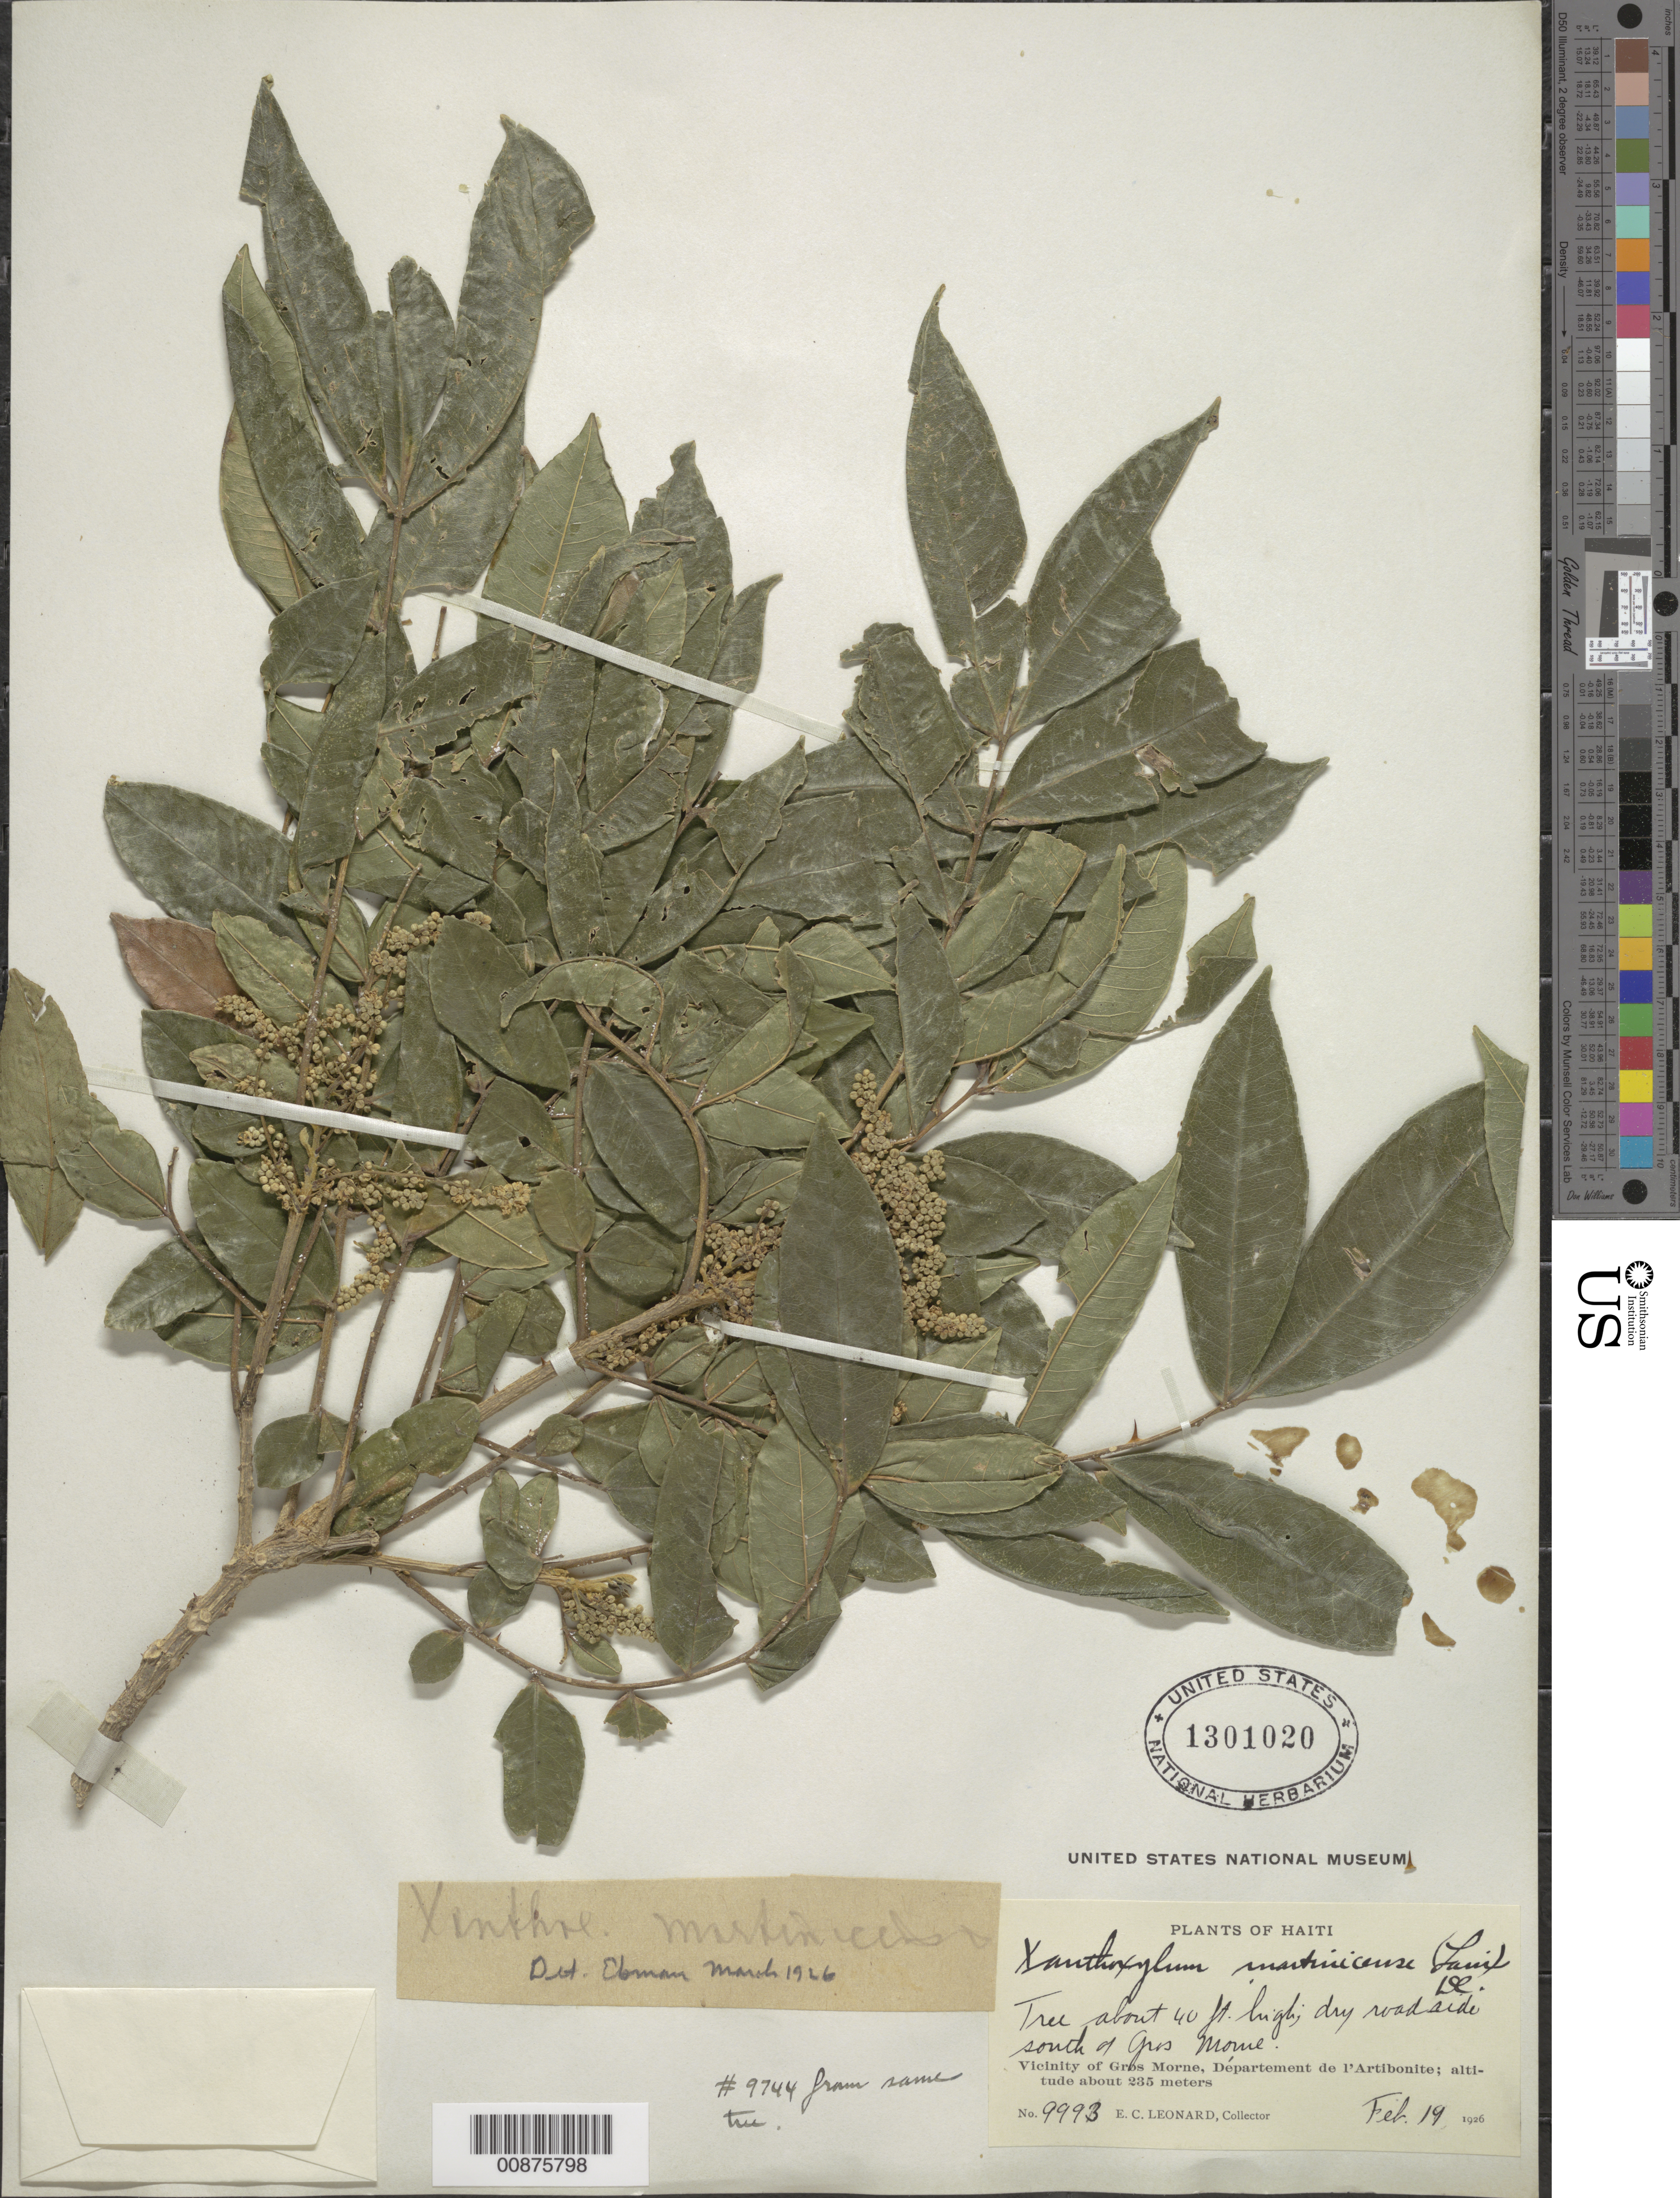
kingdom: Plantae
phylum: Tracheophyta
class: Magnoliopsida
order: Sapindales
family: Rutaceae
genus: Zanthoxylum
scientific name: Zanthoxylum martinicense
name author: (Lam.) DC.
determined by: Ekman, E. L.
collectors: E. C. Leonard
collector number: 9993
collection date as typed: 19 Feb 1926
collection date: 1926-02-19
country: Haiti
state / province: Artibonite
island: Hispaniola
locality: Vicinity of Gros Morne, S of town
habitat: Dry roadside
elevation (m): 235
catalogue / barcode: US 1301020